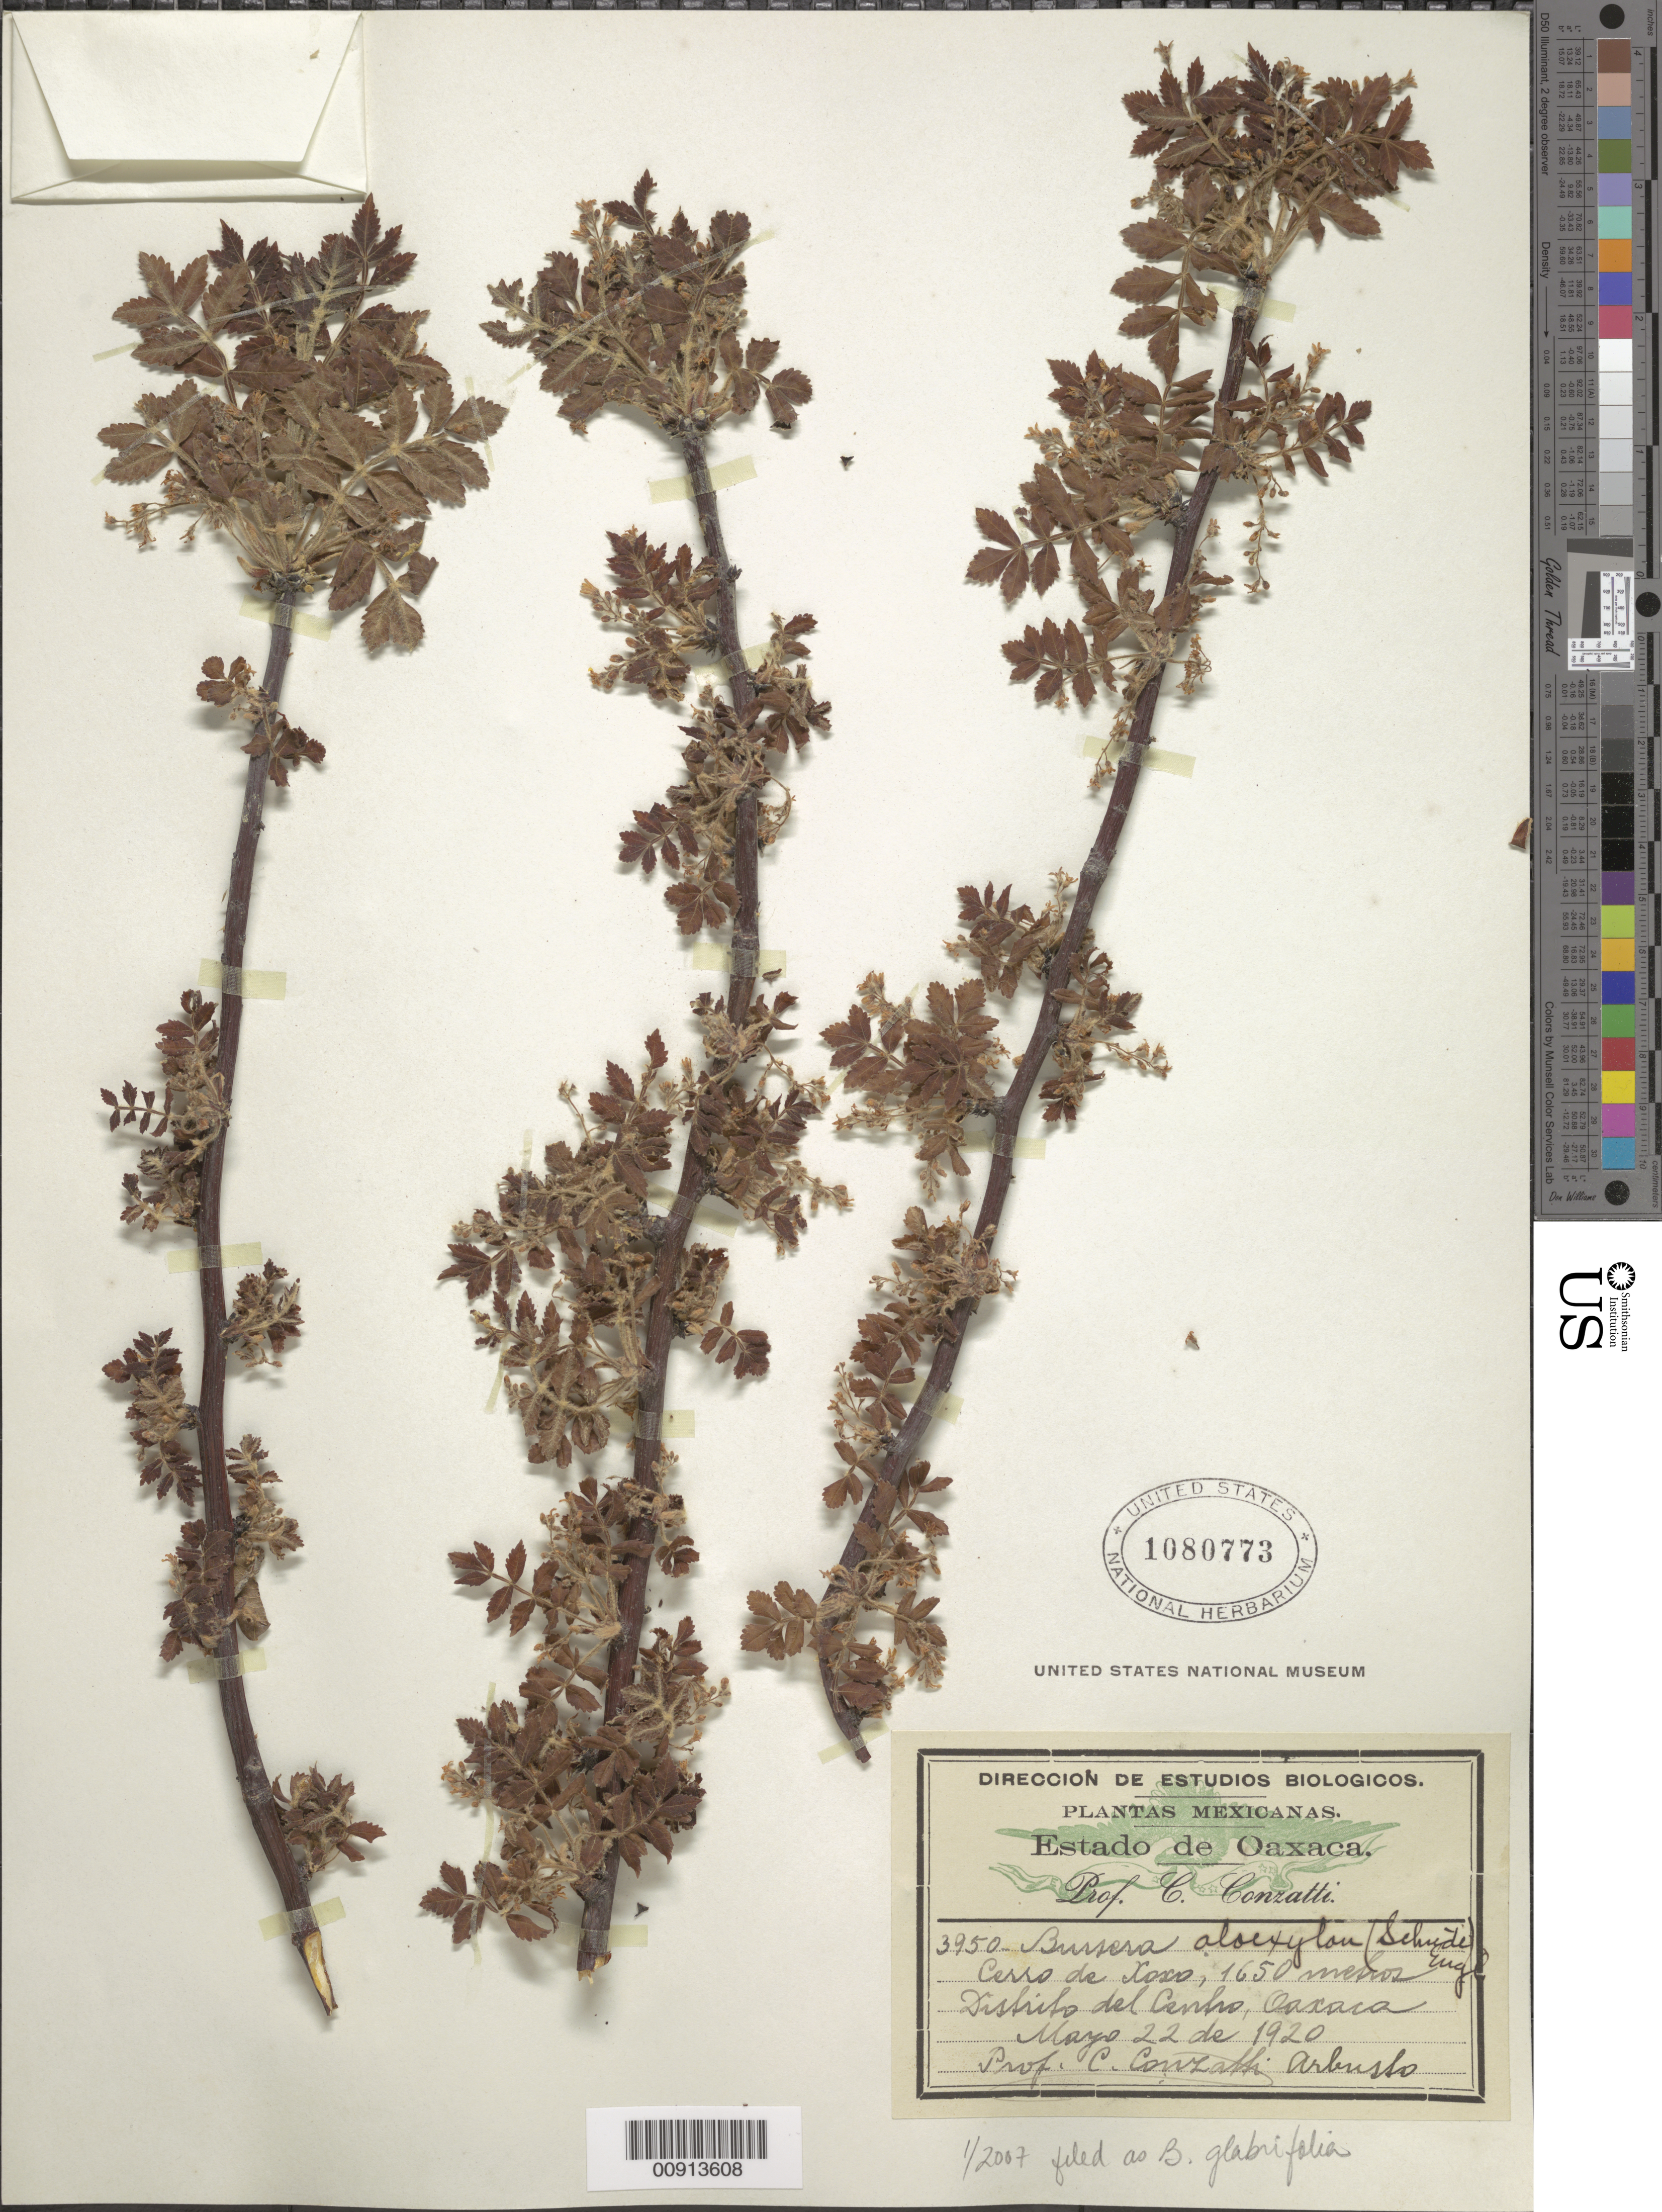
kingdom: Plantae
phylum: Tracheophyta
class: Magnoliopsida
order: Sapindales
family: Burseraceae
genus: Bursera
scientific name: Bursera glabrifolia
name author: (Kunth) Engl.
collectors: C. Conzatti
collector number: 3950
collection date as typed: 22 May 1920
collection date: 1920-05-22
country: Mexico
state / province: Oaxaca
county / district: Centro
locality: Cerro de Xoxo, Distrito del Centro, Oaxaca.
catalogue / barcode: US 1080773